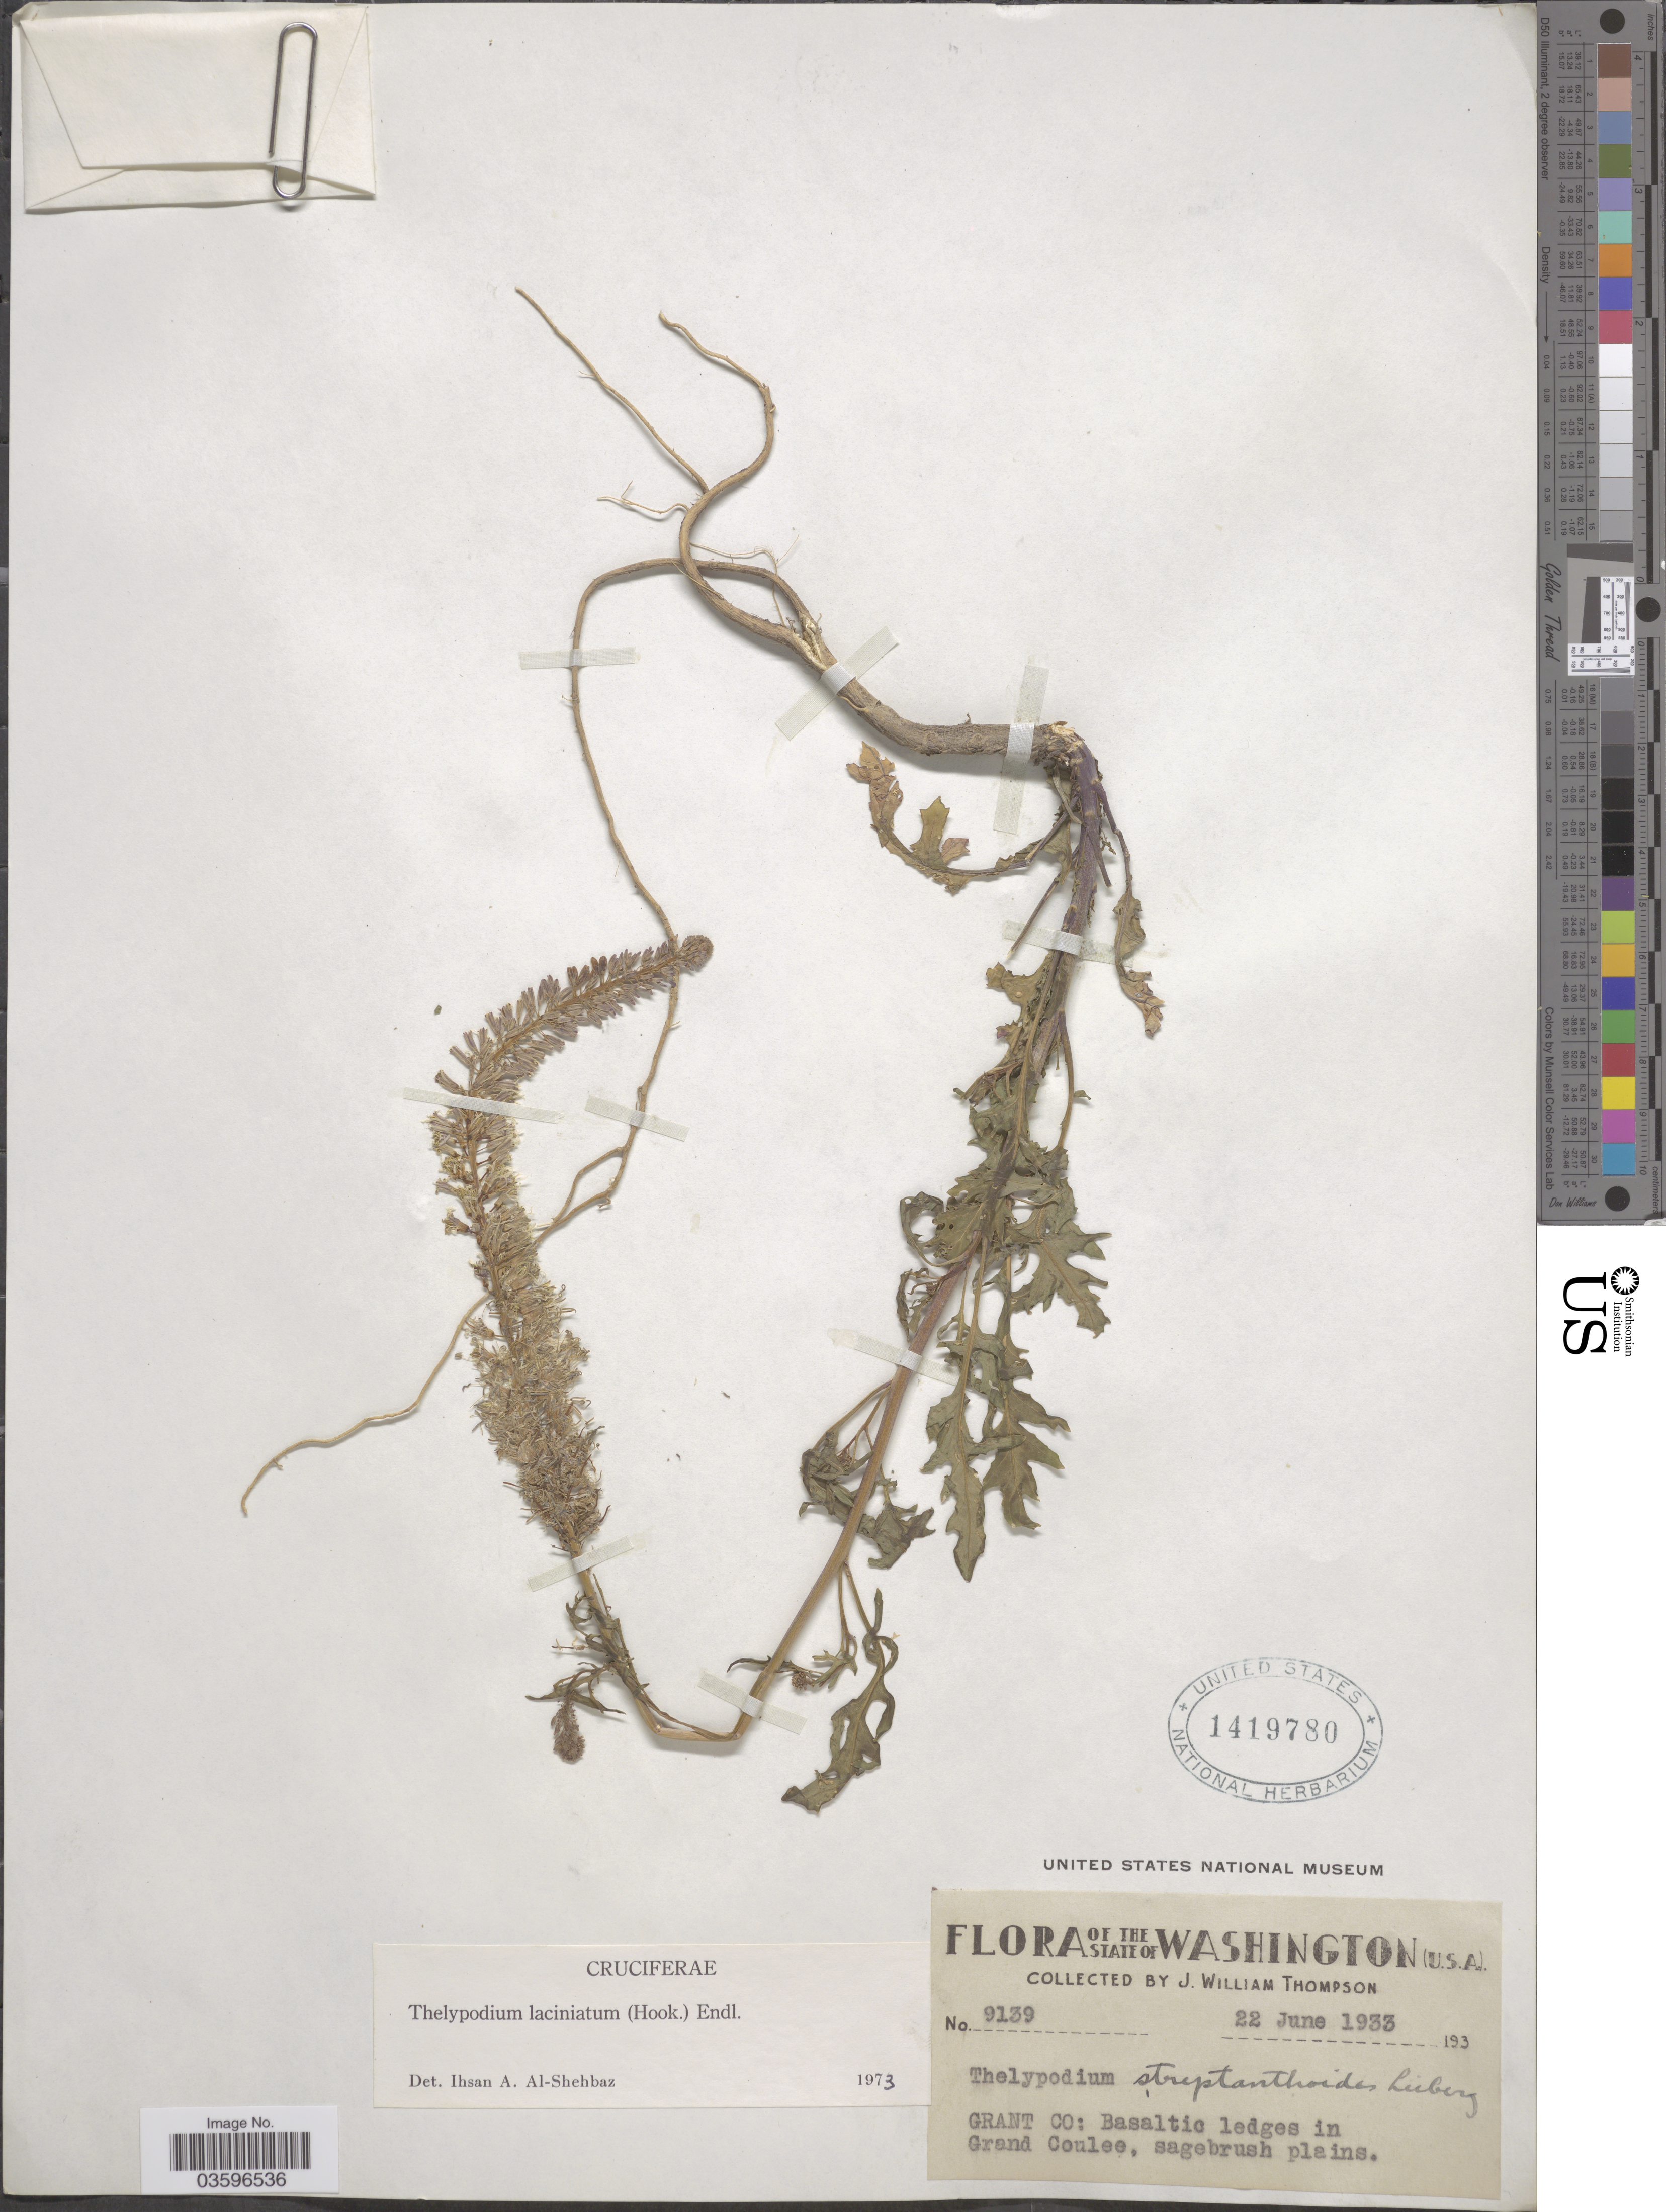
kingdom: Plantae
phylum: Tracheophyta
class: Magnoliopsida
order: Brassicales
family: Brassicaceae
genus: Thelypodium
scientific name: Thelypodium laciniatum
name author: (Hook.) Endl.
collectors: J. W. Thompson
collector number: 9139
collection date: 1933-06-22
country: United States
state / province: Washington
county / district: Grant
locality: Grant Co: Basaltic ledges in Grand Coulee, sagebrush plains.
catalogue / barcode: US 1419780